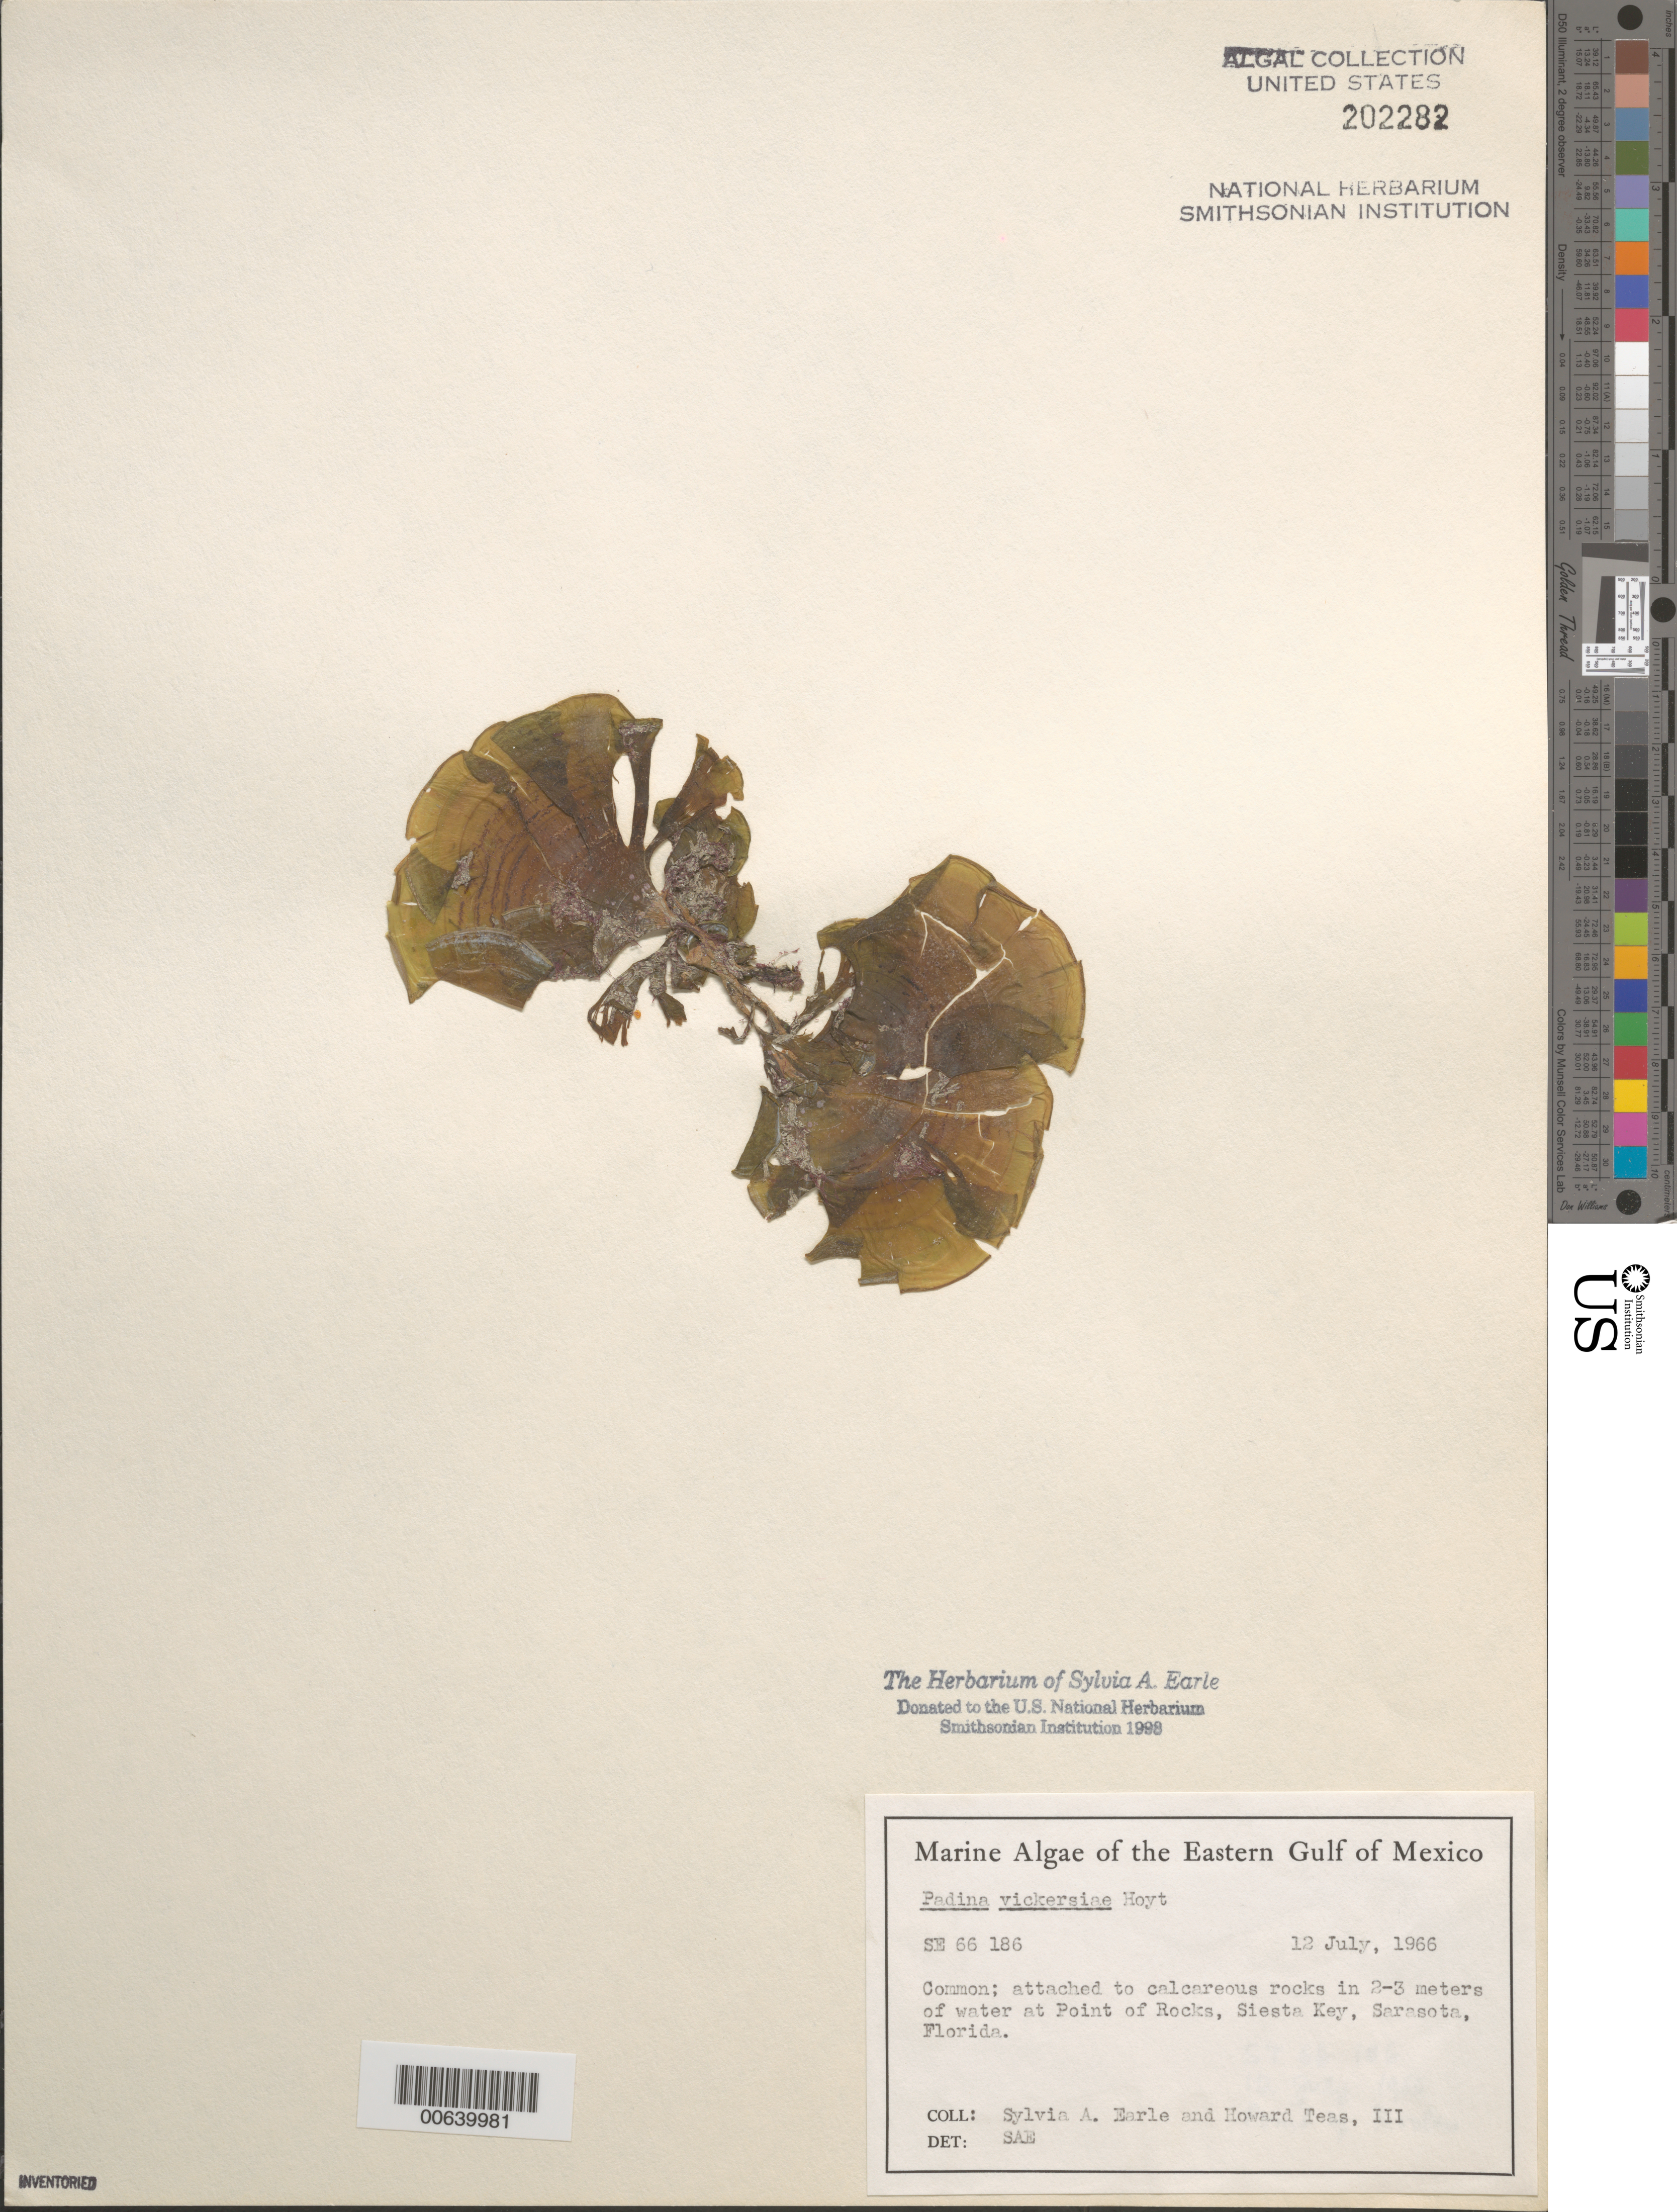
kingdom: Chromista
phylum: Ochrophyta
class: Phaeophyceae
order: Dictyotales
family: Dictyotaceae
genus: Padina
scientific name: Padina gymnospora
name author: (Kütz.) O.G. Sond.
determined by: Algae name updating Project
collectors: S. A. Earle & H. Teas III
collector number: SE 66186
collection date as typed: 12 Jul 1966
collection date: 1966-07-12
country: United States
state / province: Florida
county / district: Sarasota County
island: Siesta Key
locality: Point of Rocks, Sarasota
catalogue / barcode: US 202282